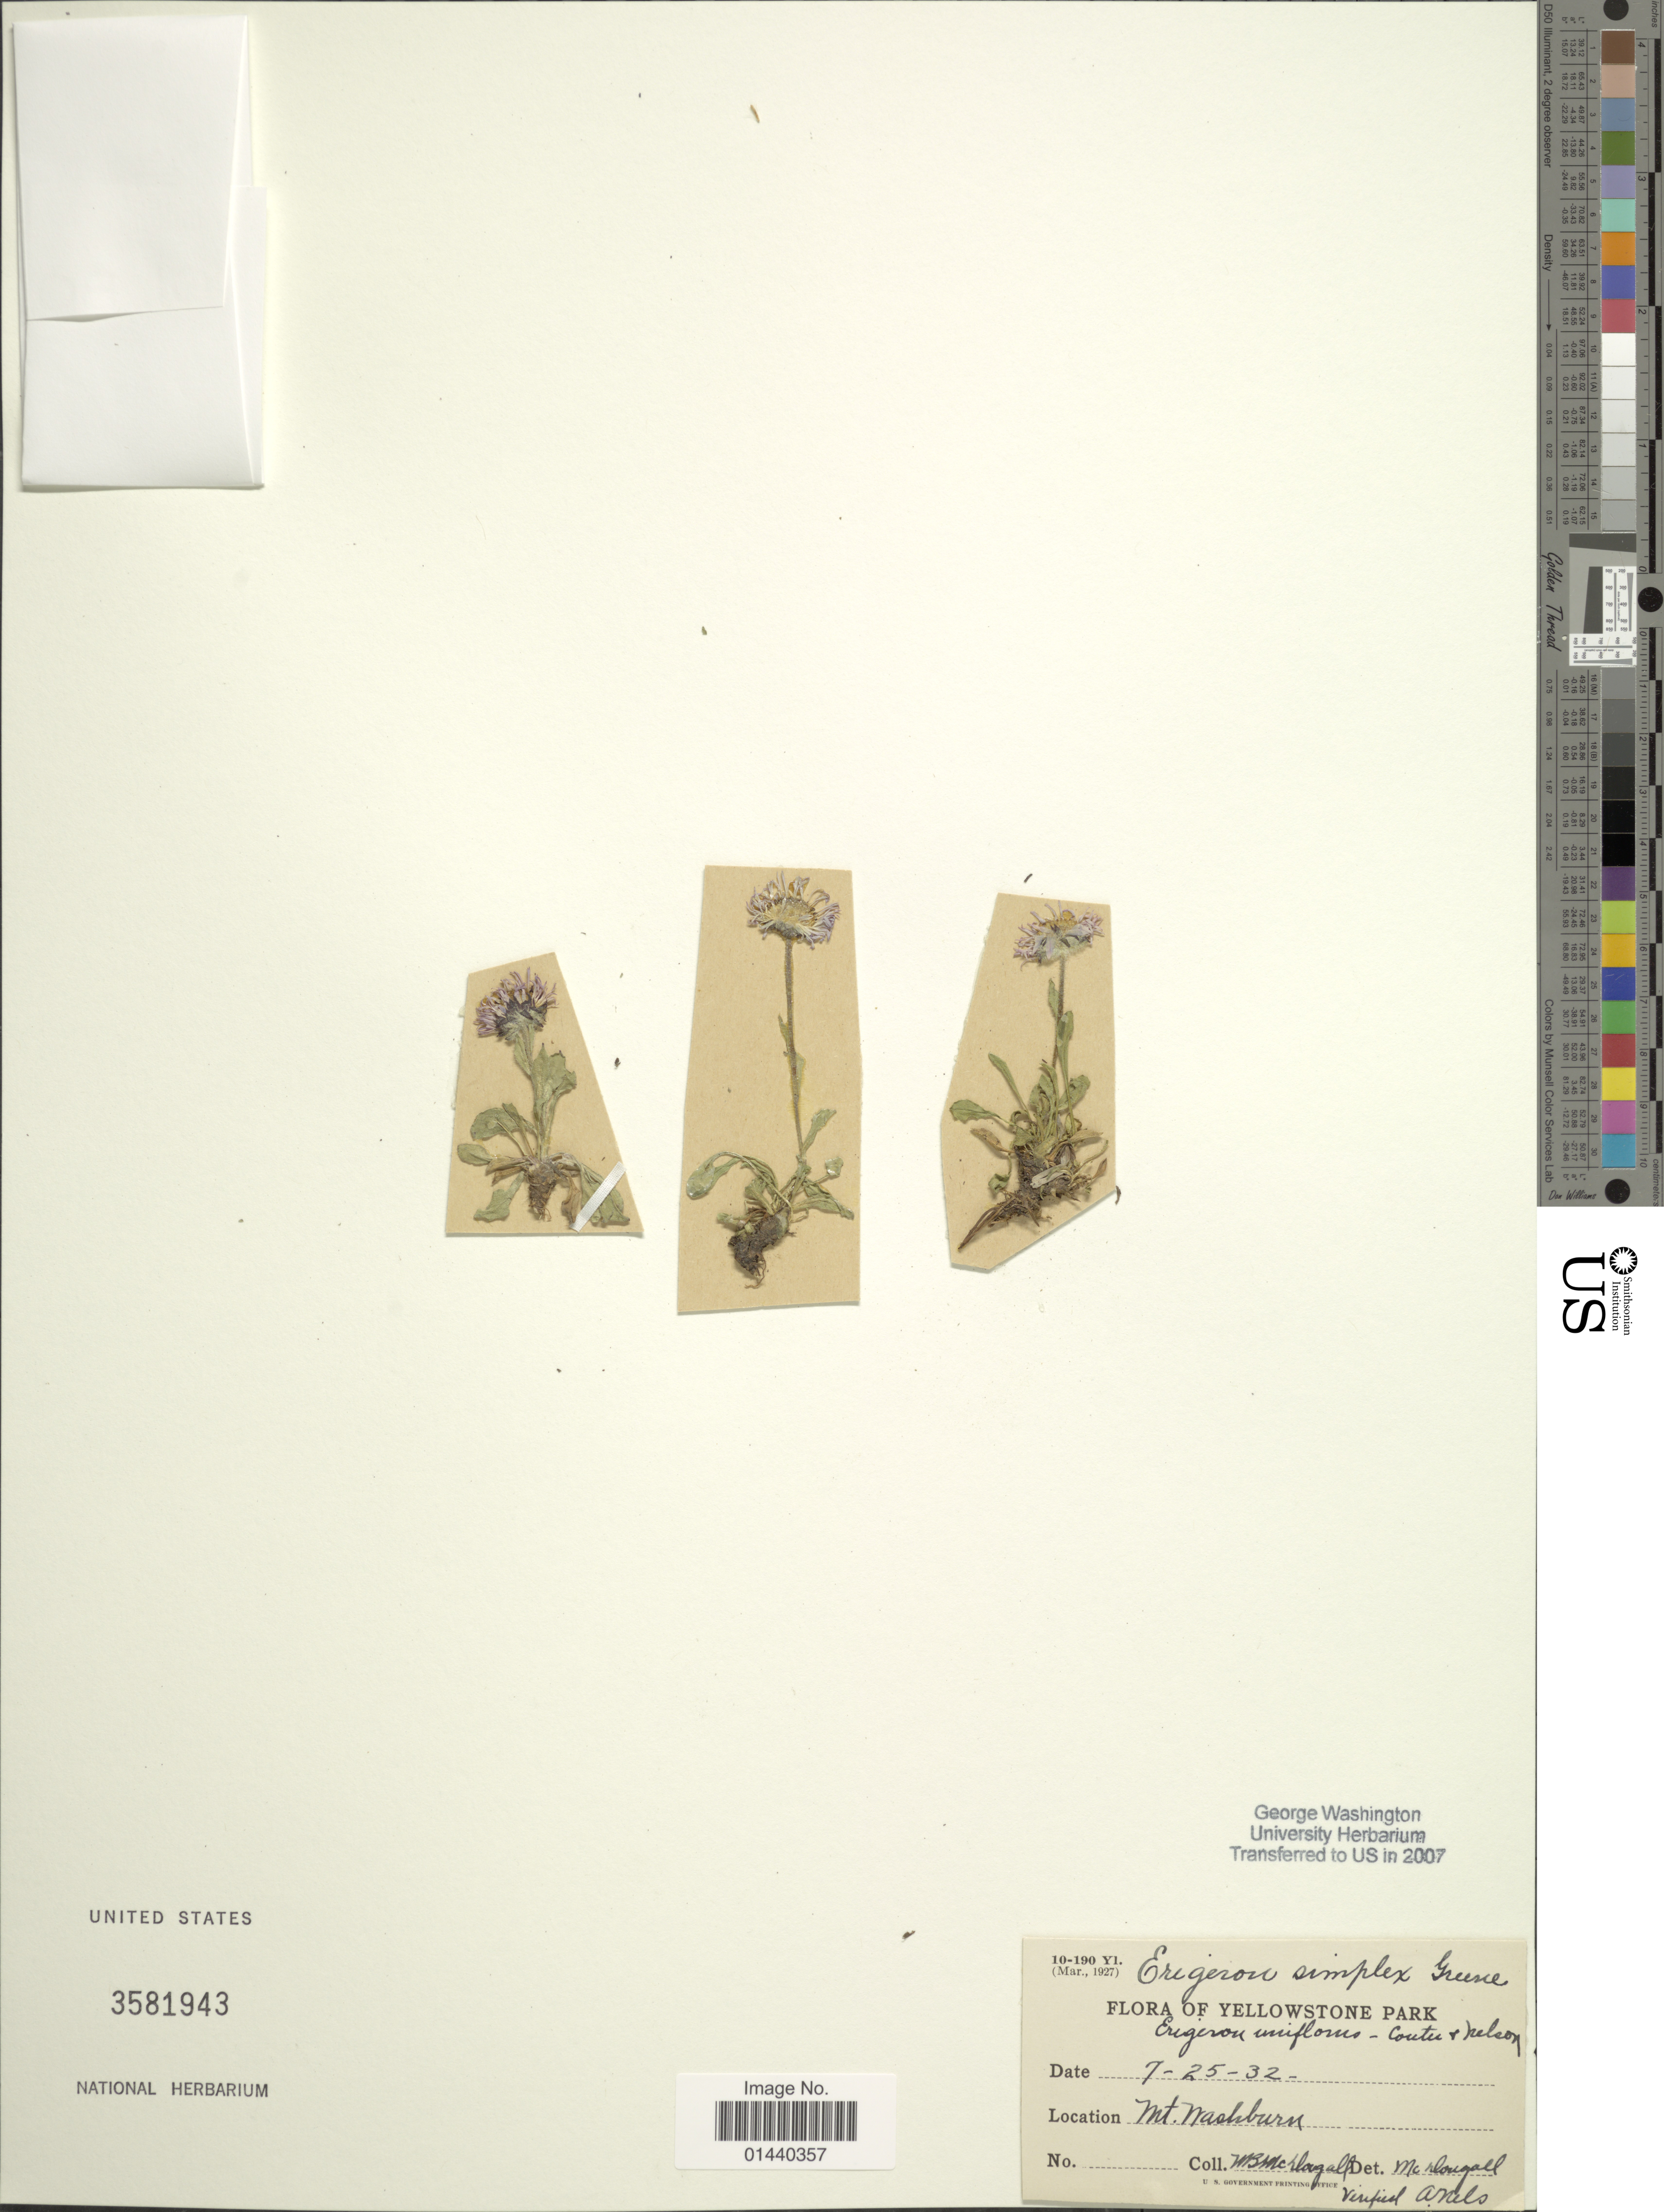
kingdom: Plantae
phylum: Tracheophyta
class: Magnoliopsida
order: Asterales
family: Asteraceae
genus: Erigeron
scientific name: Erigeron simplex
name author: Greene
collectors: W. B. McDougal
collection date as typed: Transcribed d/m/y: 25/7/32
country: United States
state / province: Wyoming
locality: Yellowstone Park. Mt. Nashburn.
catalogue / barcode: US 3581943